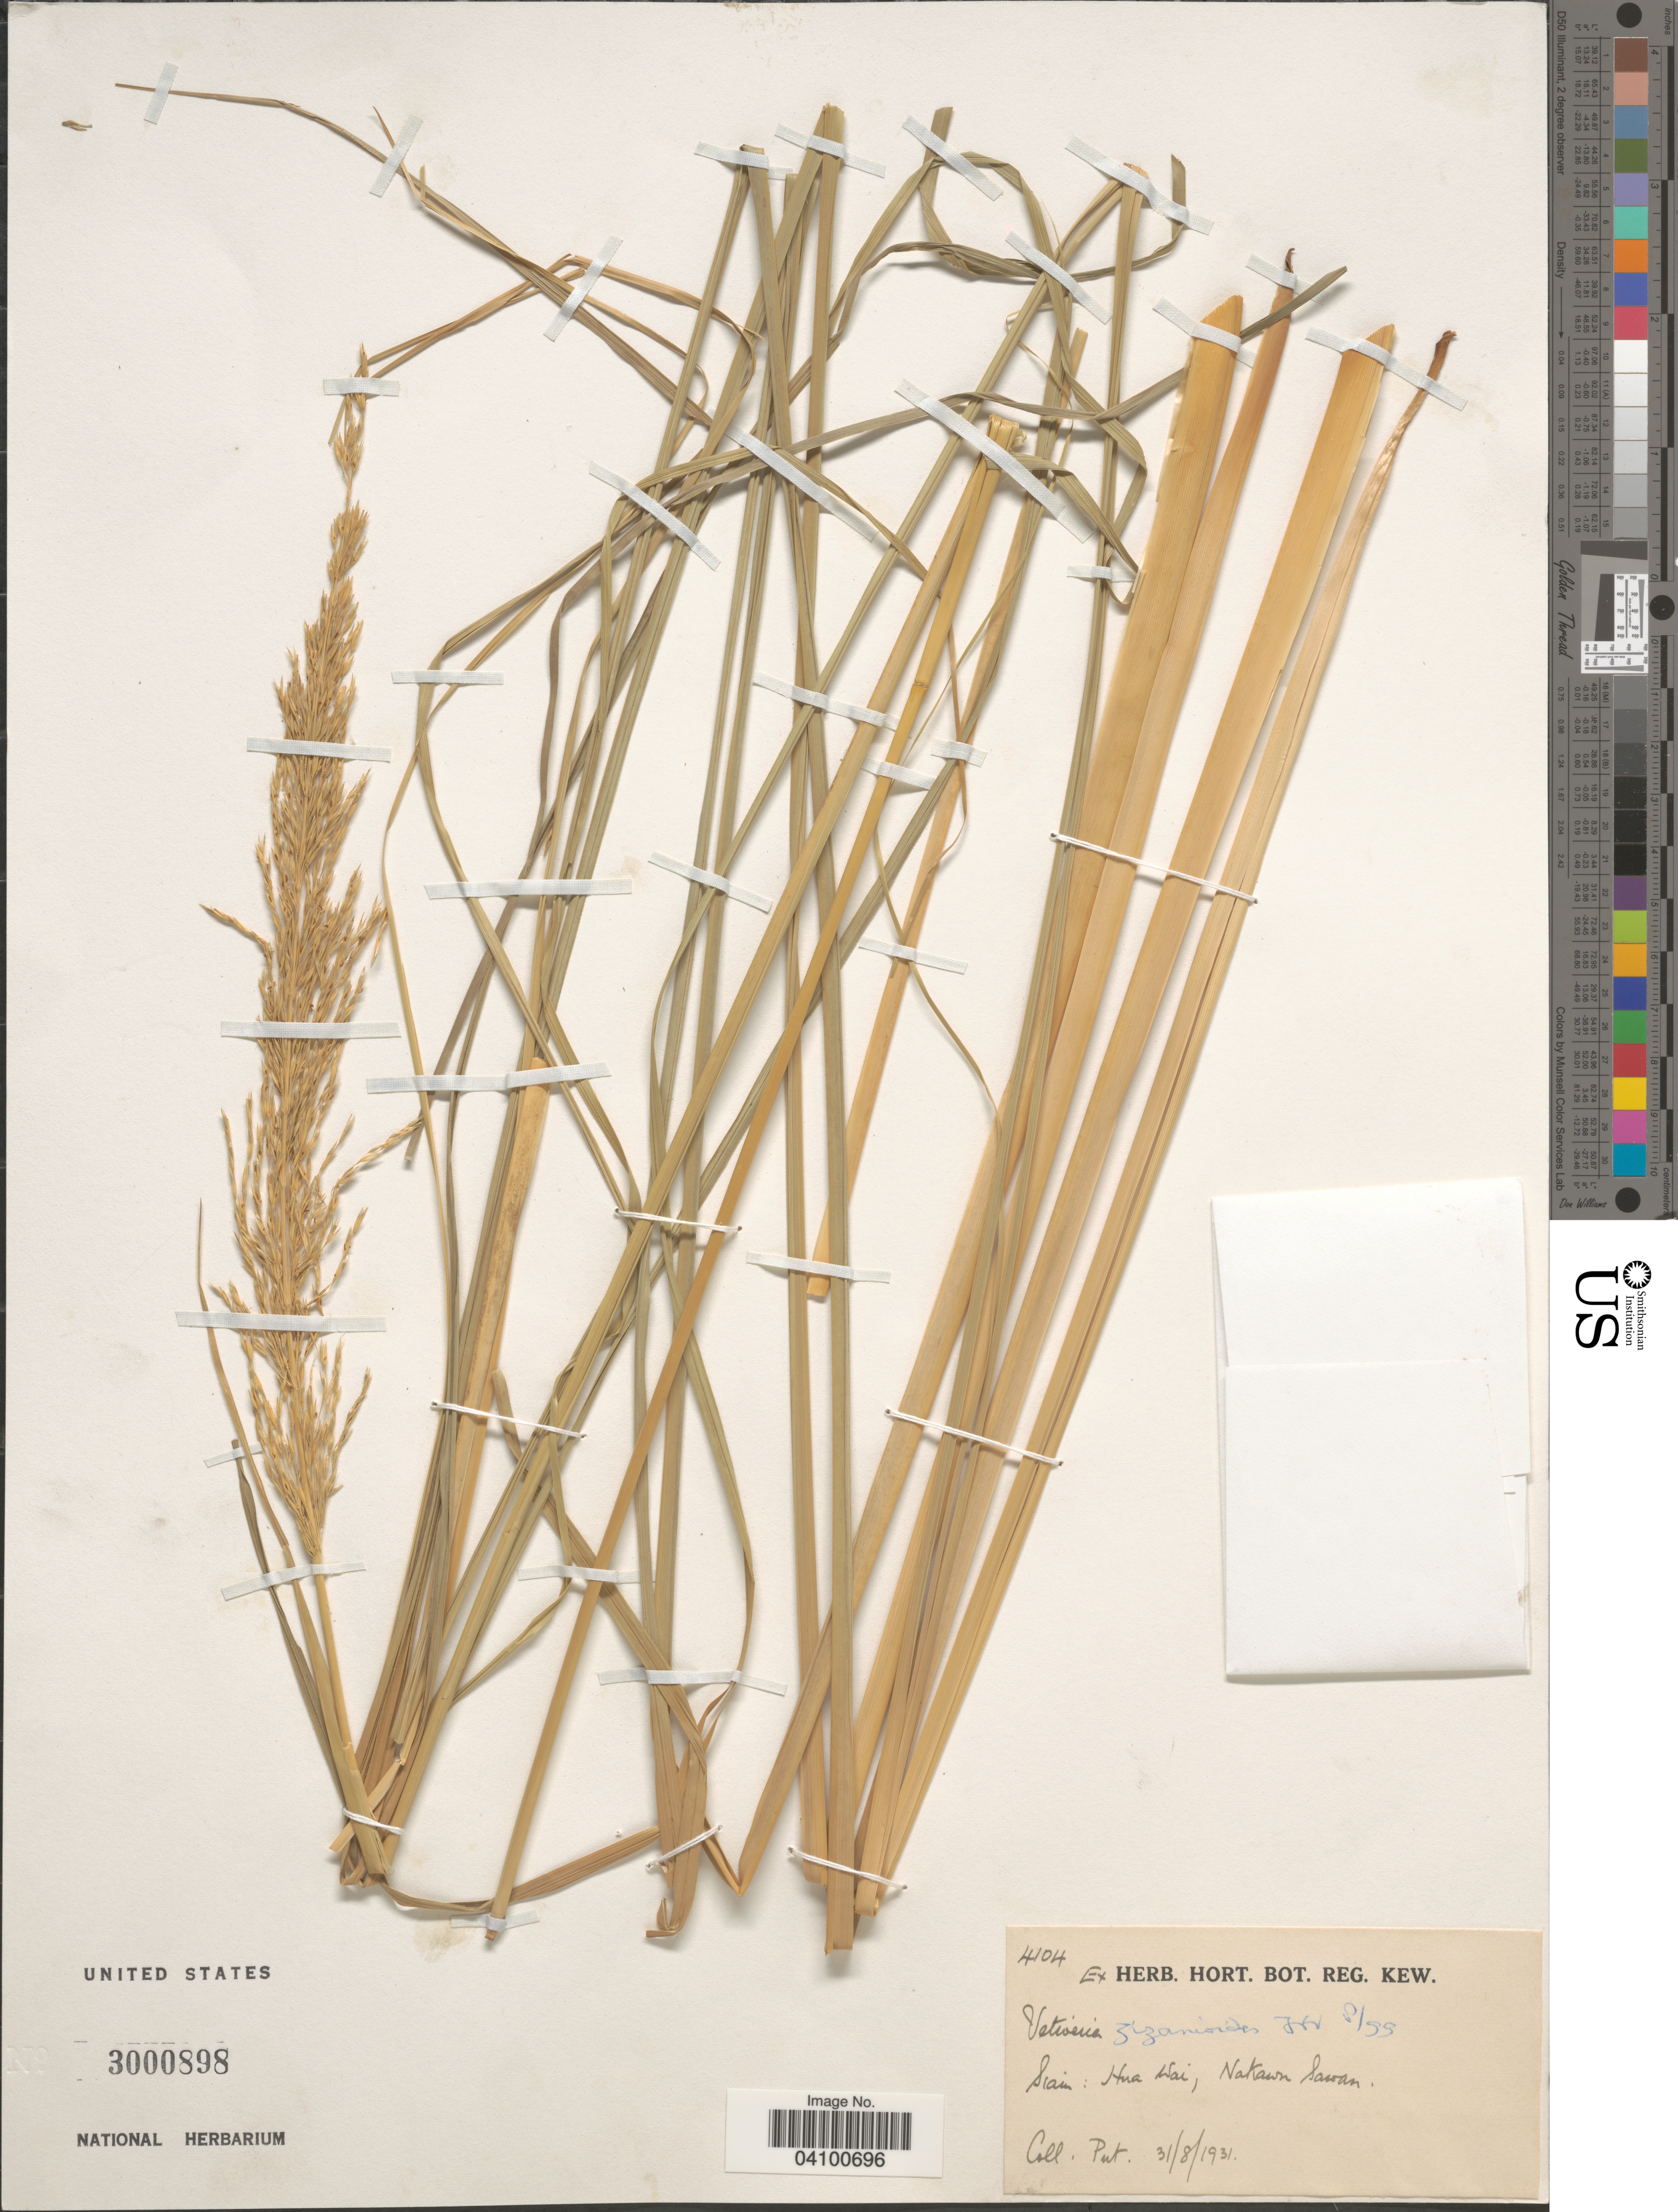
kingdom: Plantae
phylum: Tracheophyta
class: Liliopsida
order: Poales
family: Poaceae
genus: Chrysopogon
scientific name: Chrysopogon zizanioides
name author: (L.) Roberty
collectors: -. Put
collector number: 4104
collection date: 1931-08-31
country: Thailand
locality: Siam: Hua Wai, Nakawn Sawan.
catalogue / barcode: US 3000898